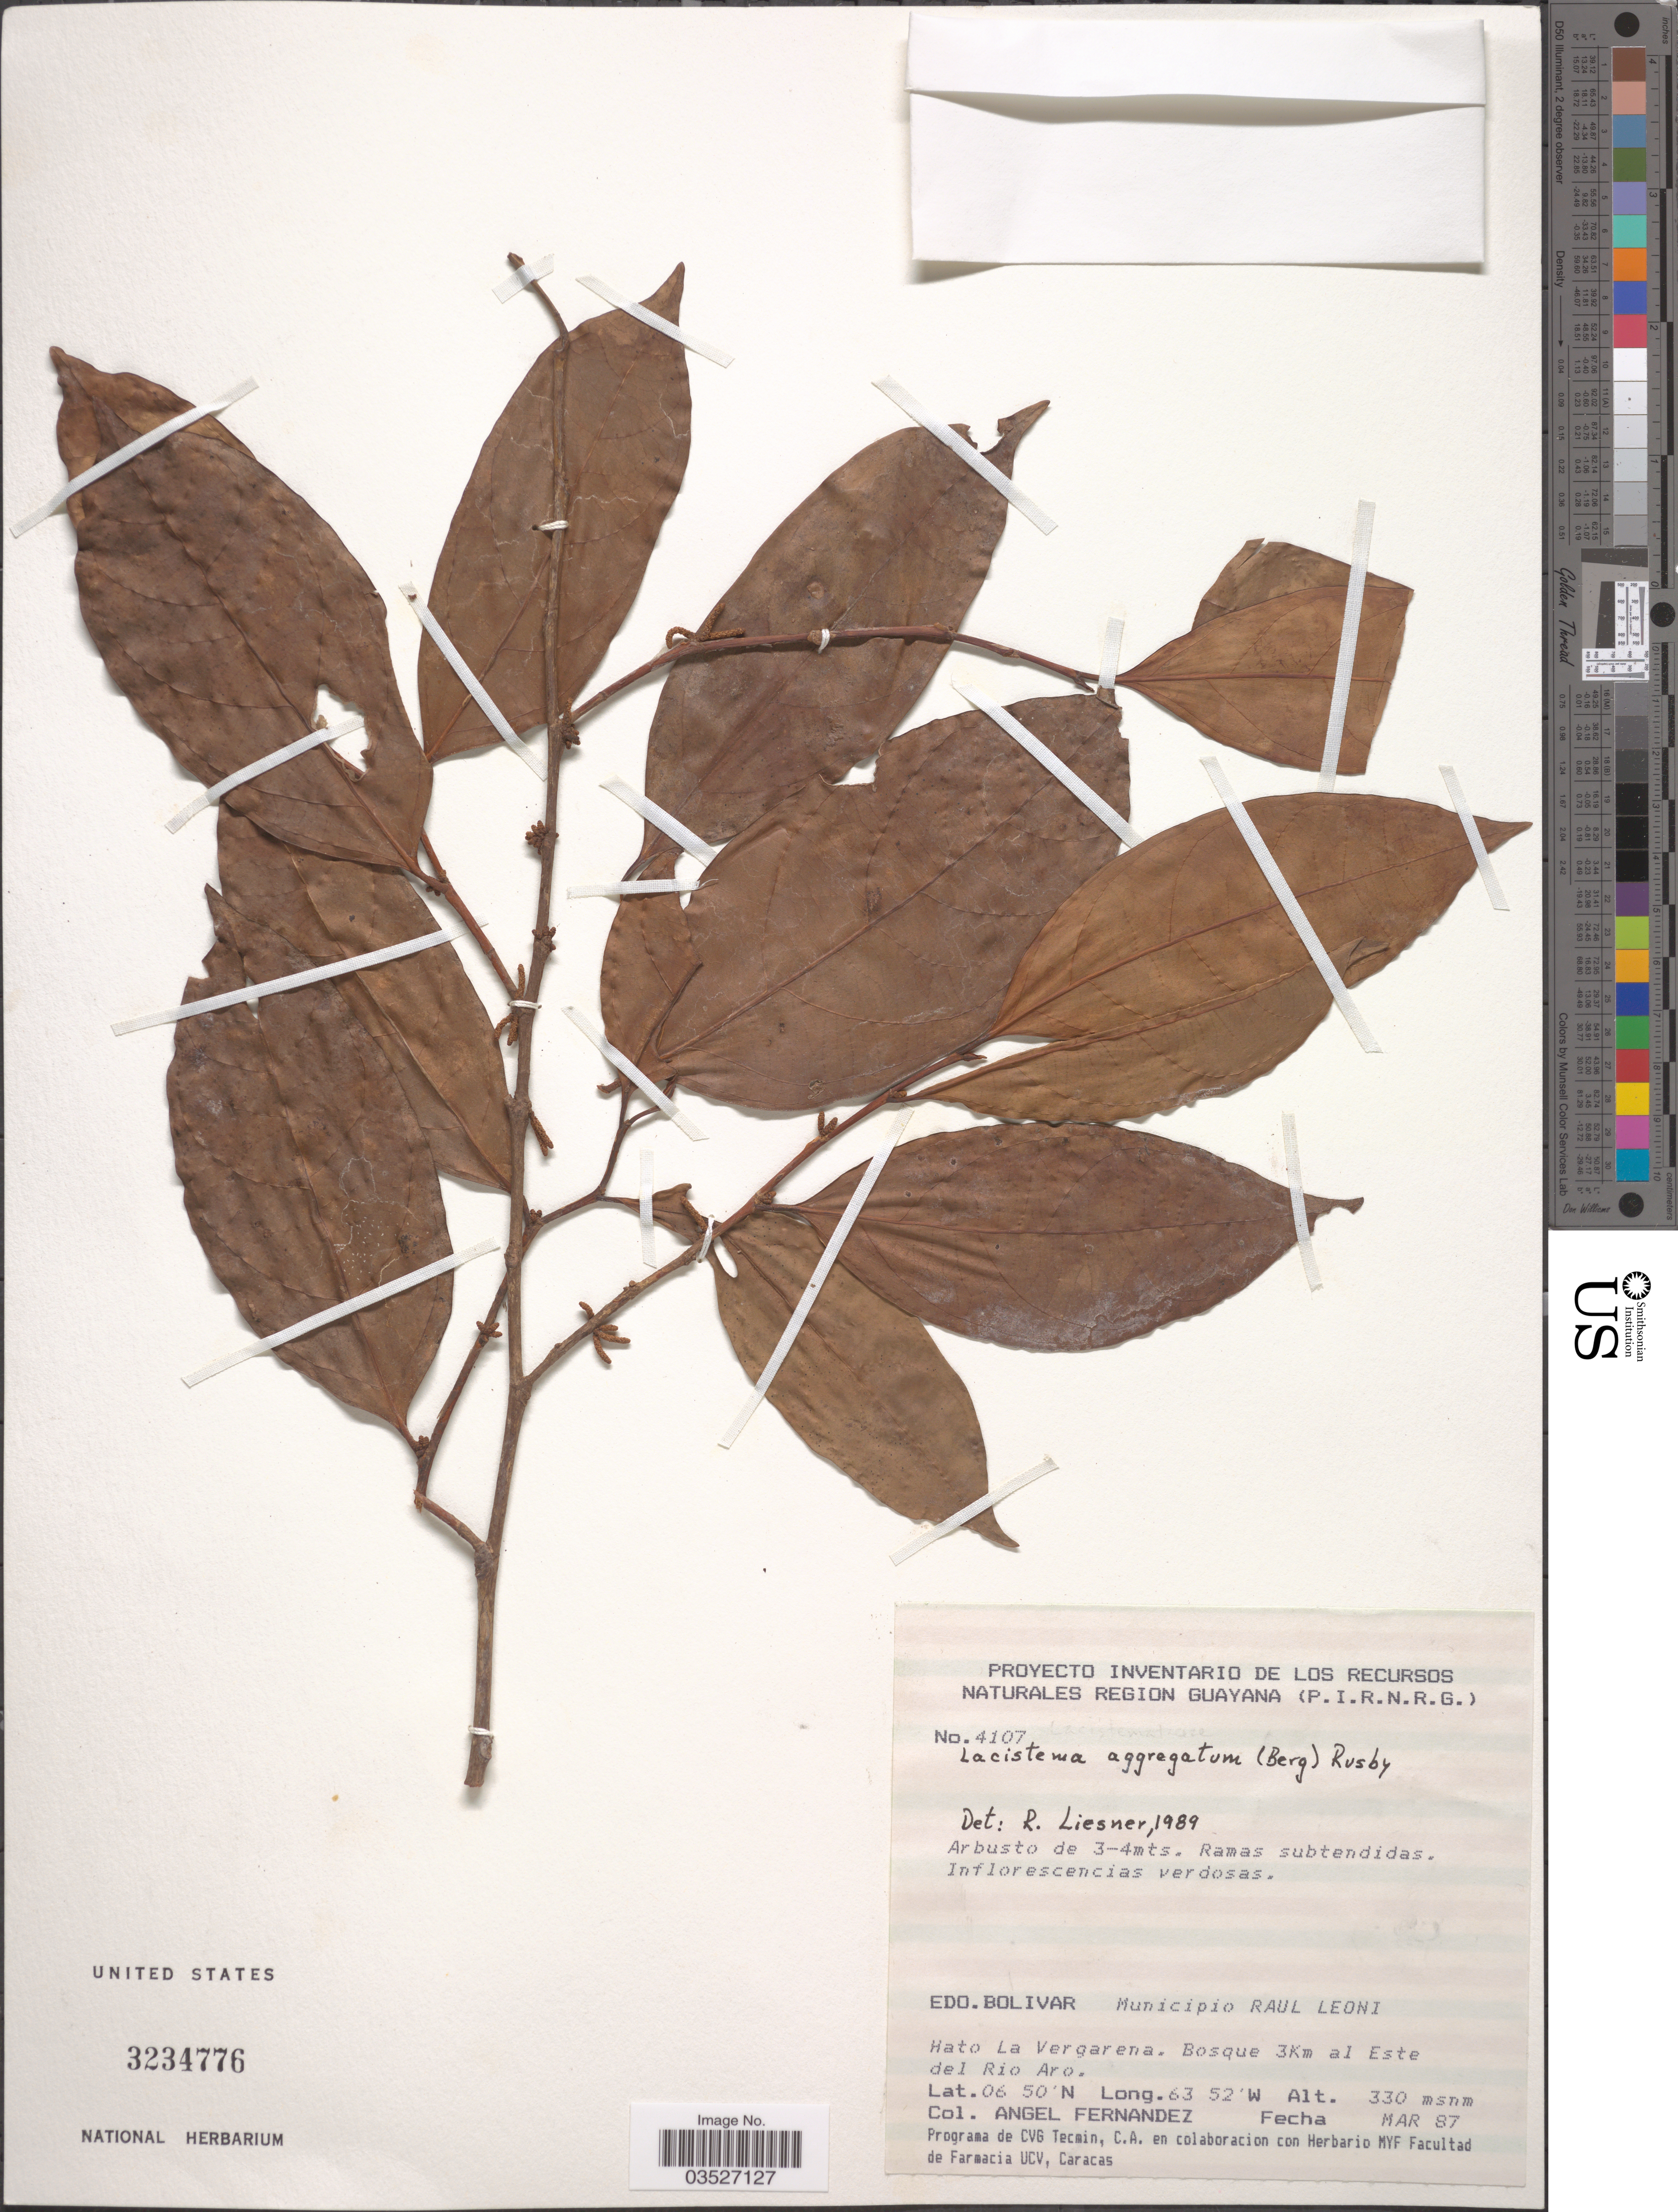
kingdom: Plantae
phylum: Tracheophyta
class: Magnoliopsida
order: Malpighiales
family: Lacistemataceae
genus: Lacistema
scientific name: Lacistema aggregatum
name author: (P.J. Bergius) Rusby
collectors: Á. Fernández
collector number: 4107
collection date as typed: Transcribed d/m/y: /3/87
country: Venezuela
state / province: Bolivar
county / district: Angostura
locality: Municipio Raúl Leoni [=Angostura]. Hato La Vergarena. Bosque 3Km al Este del Rio Aro.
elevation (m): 330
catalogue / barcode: US 3234776